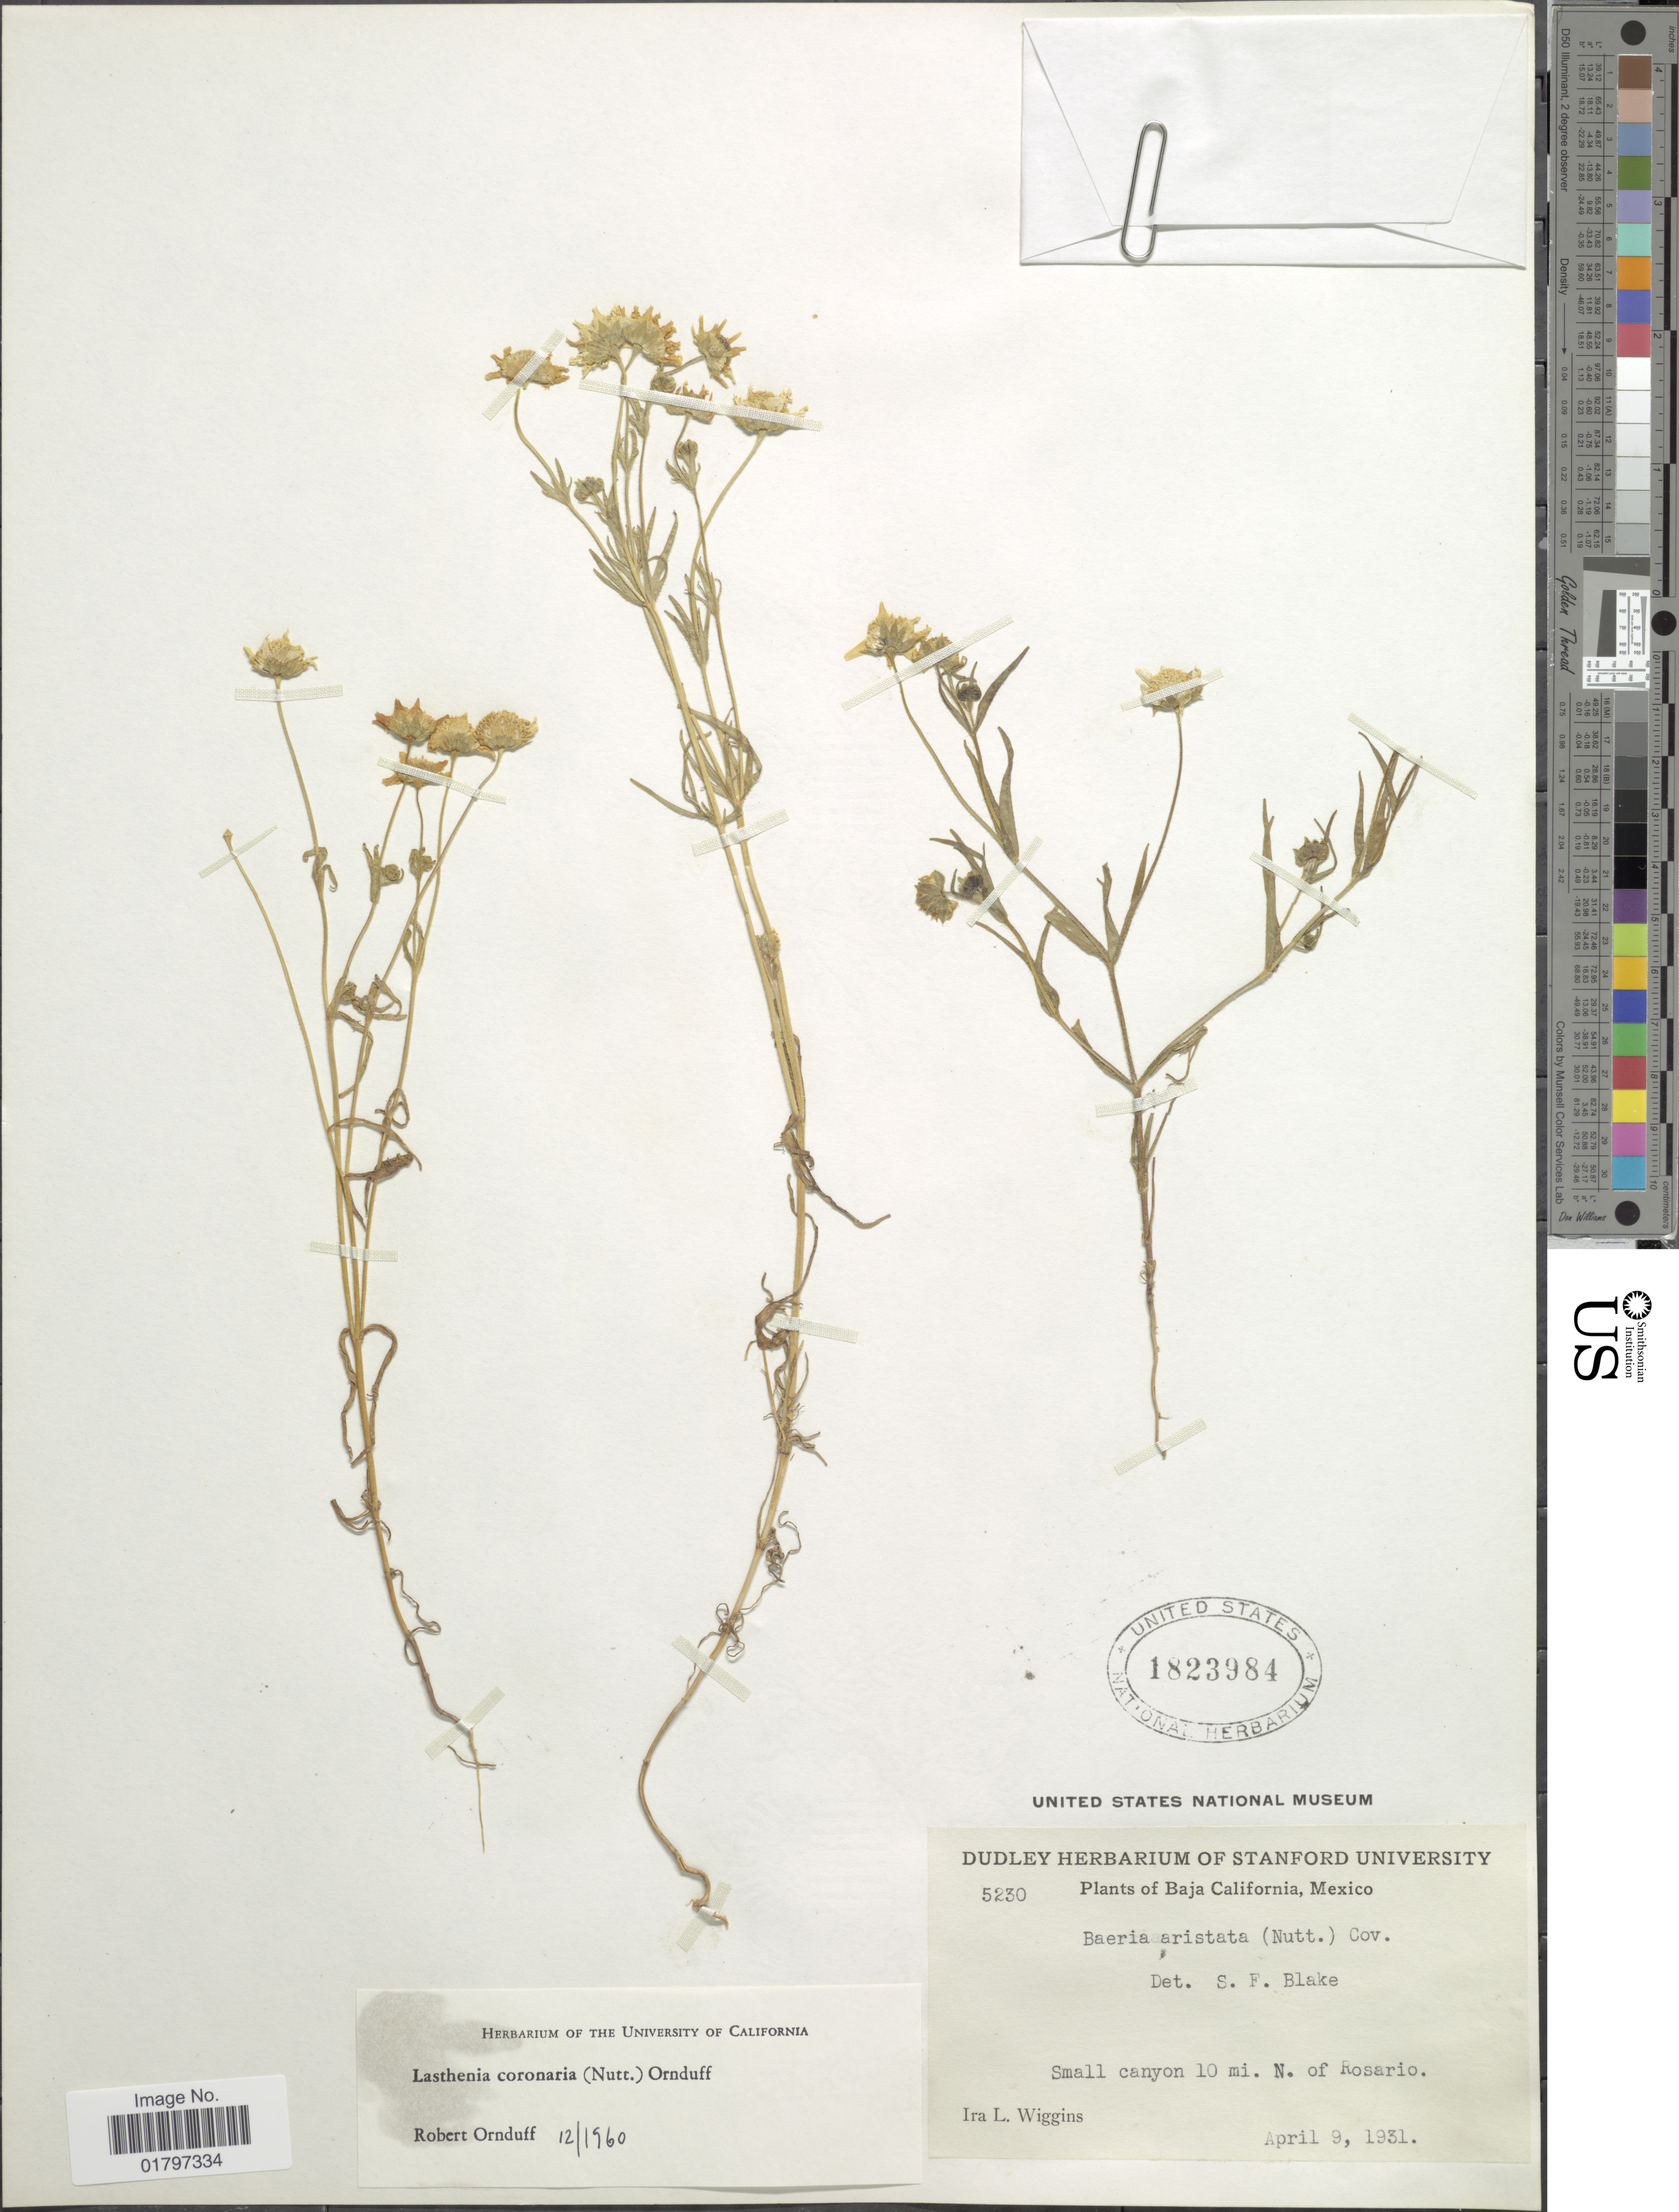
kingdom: Plantae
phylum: Tracheophyta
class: Magnoliopsida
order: Asterales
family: Asteraceae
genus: Lasthenia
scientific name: Lasthenia coronaria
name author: (Nutt.) Ornduff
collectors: I. L. Wiggins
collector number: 5230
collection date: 1931-04-09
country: Mexico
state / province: Baja California Sur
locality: Small canton 10 mi. N. of Rosario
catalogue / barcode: US 1823984